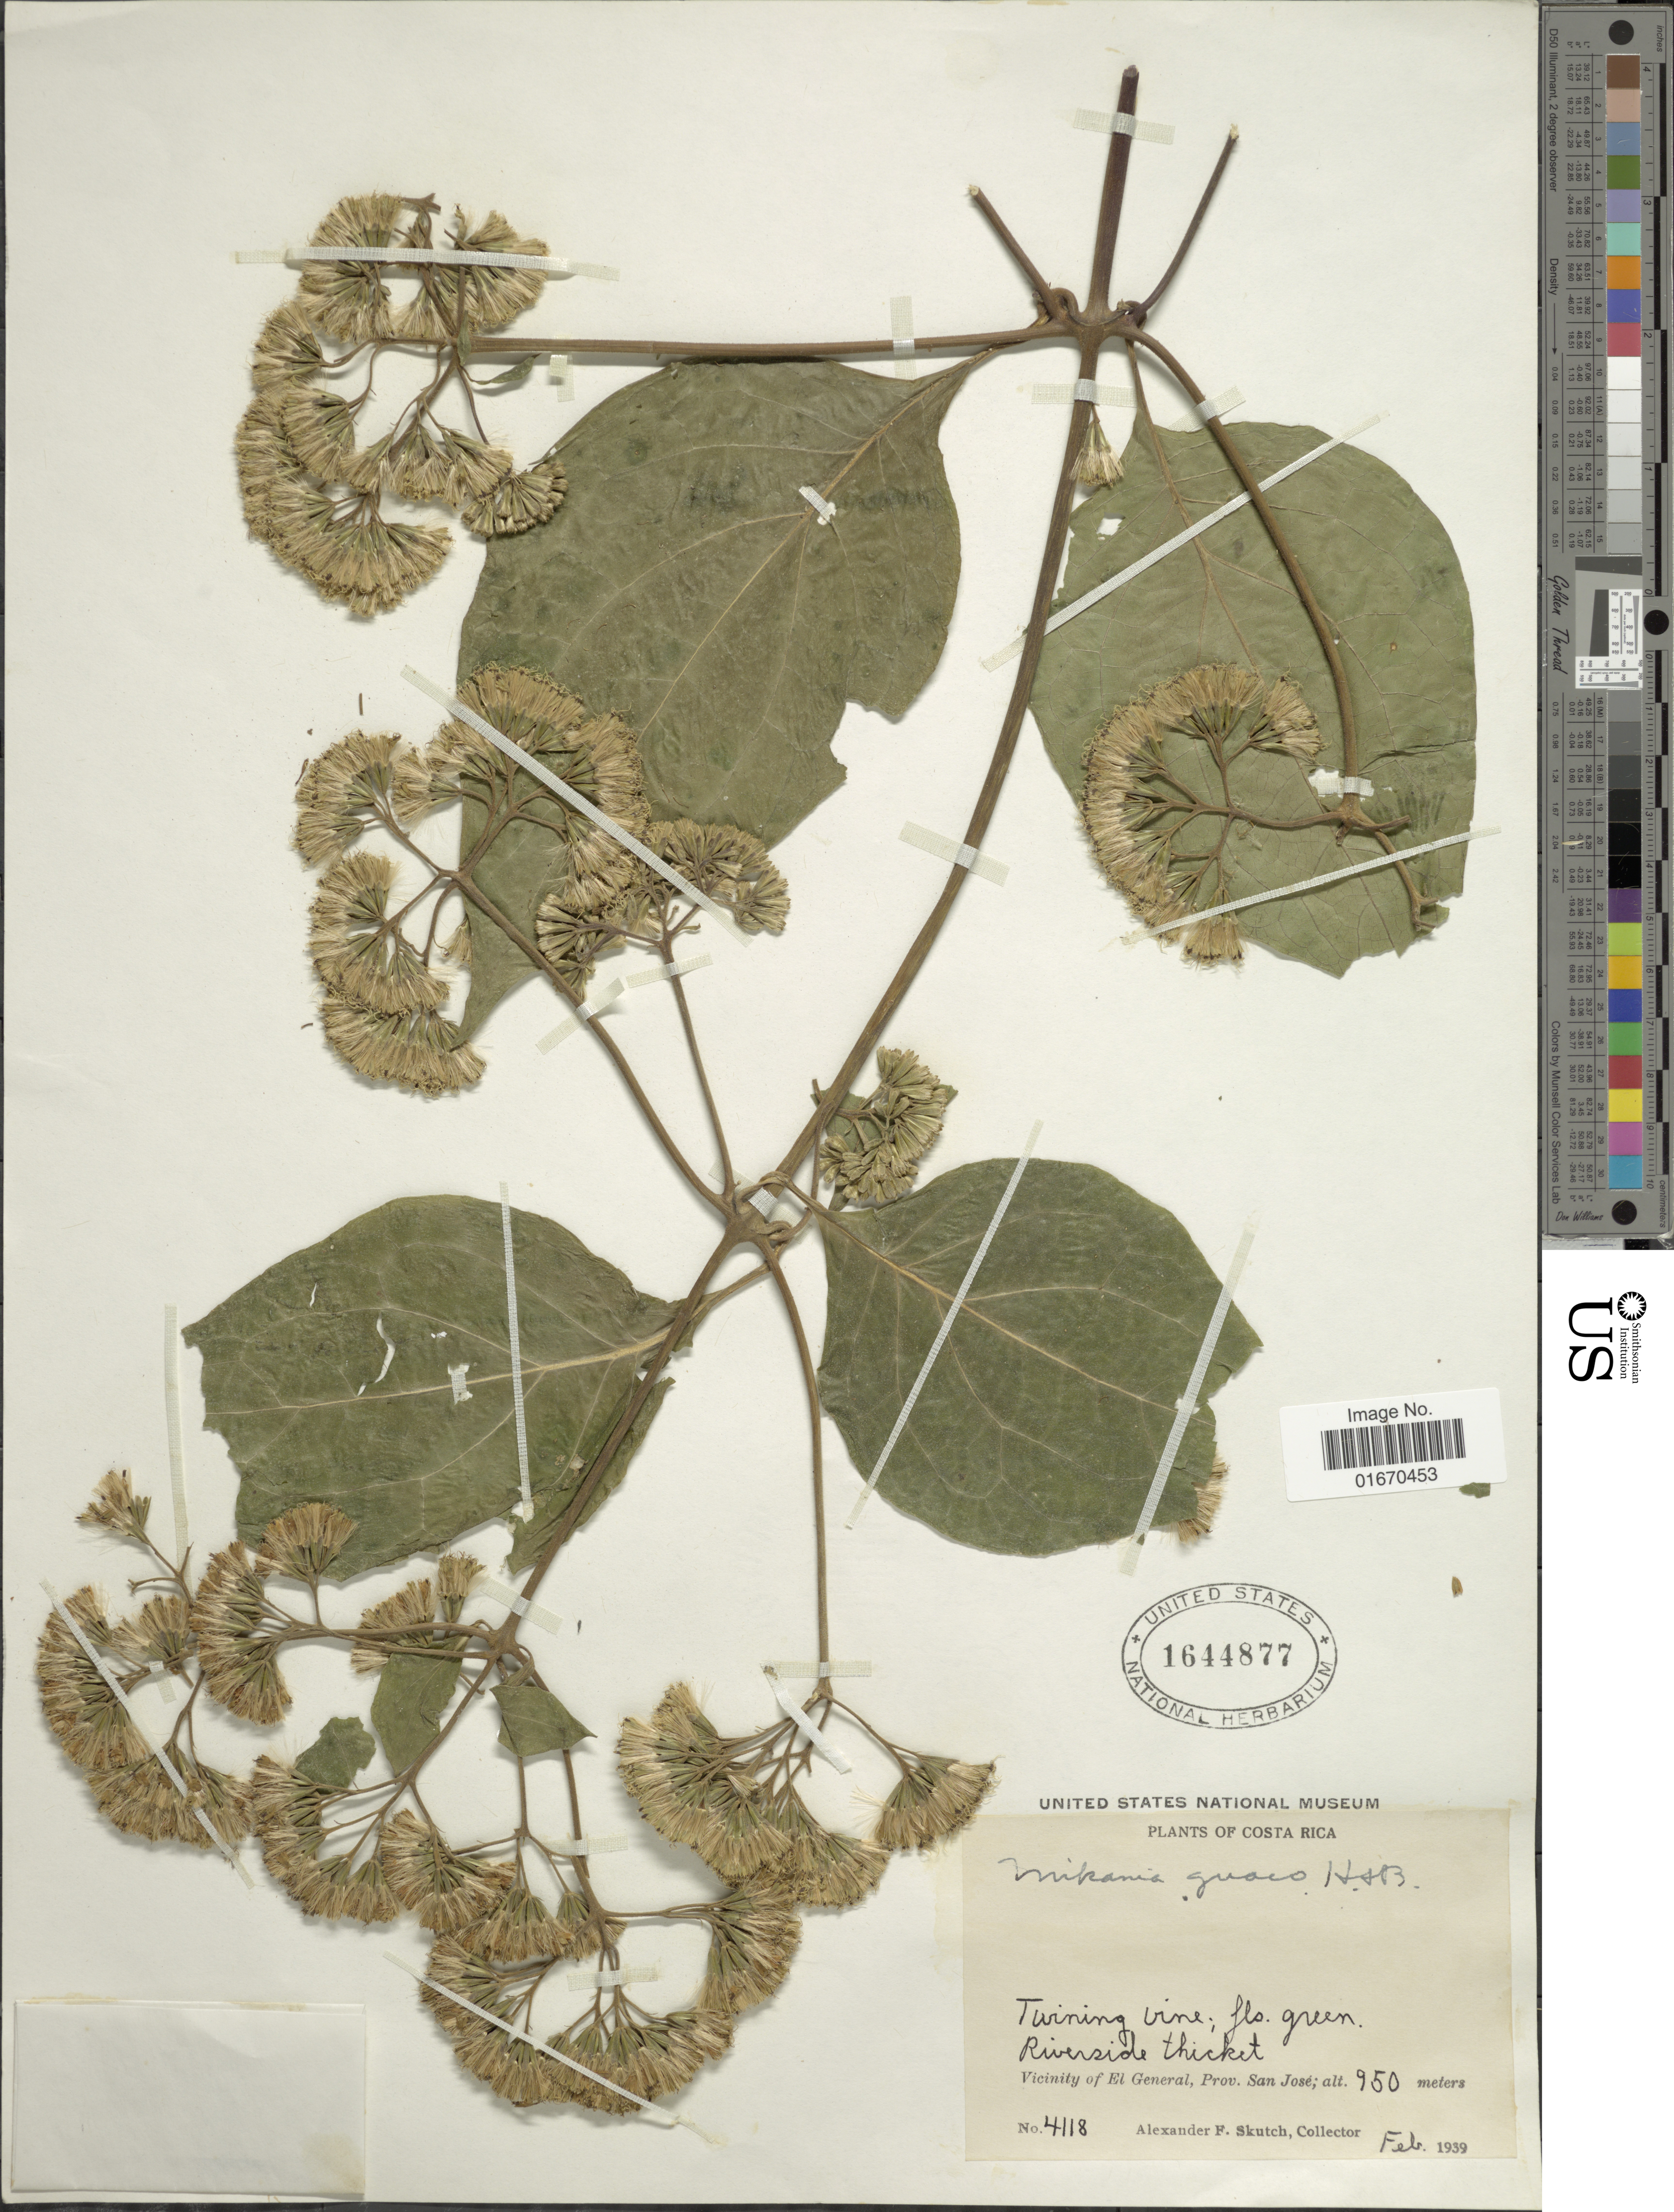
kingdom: Plantae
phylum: Tracheophyta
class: Magnoliopsida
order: Asterales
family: Asteraceae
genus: Mikania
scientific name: Mikania guaco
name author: Humb. & Bonpl.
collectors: A. F. Skutch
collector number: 4118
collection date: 1939-02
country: Costa Rica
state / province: San José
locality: Vicinity of El General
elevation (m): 950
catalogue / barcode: US 1644877